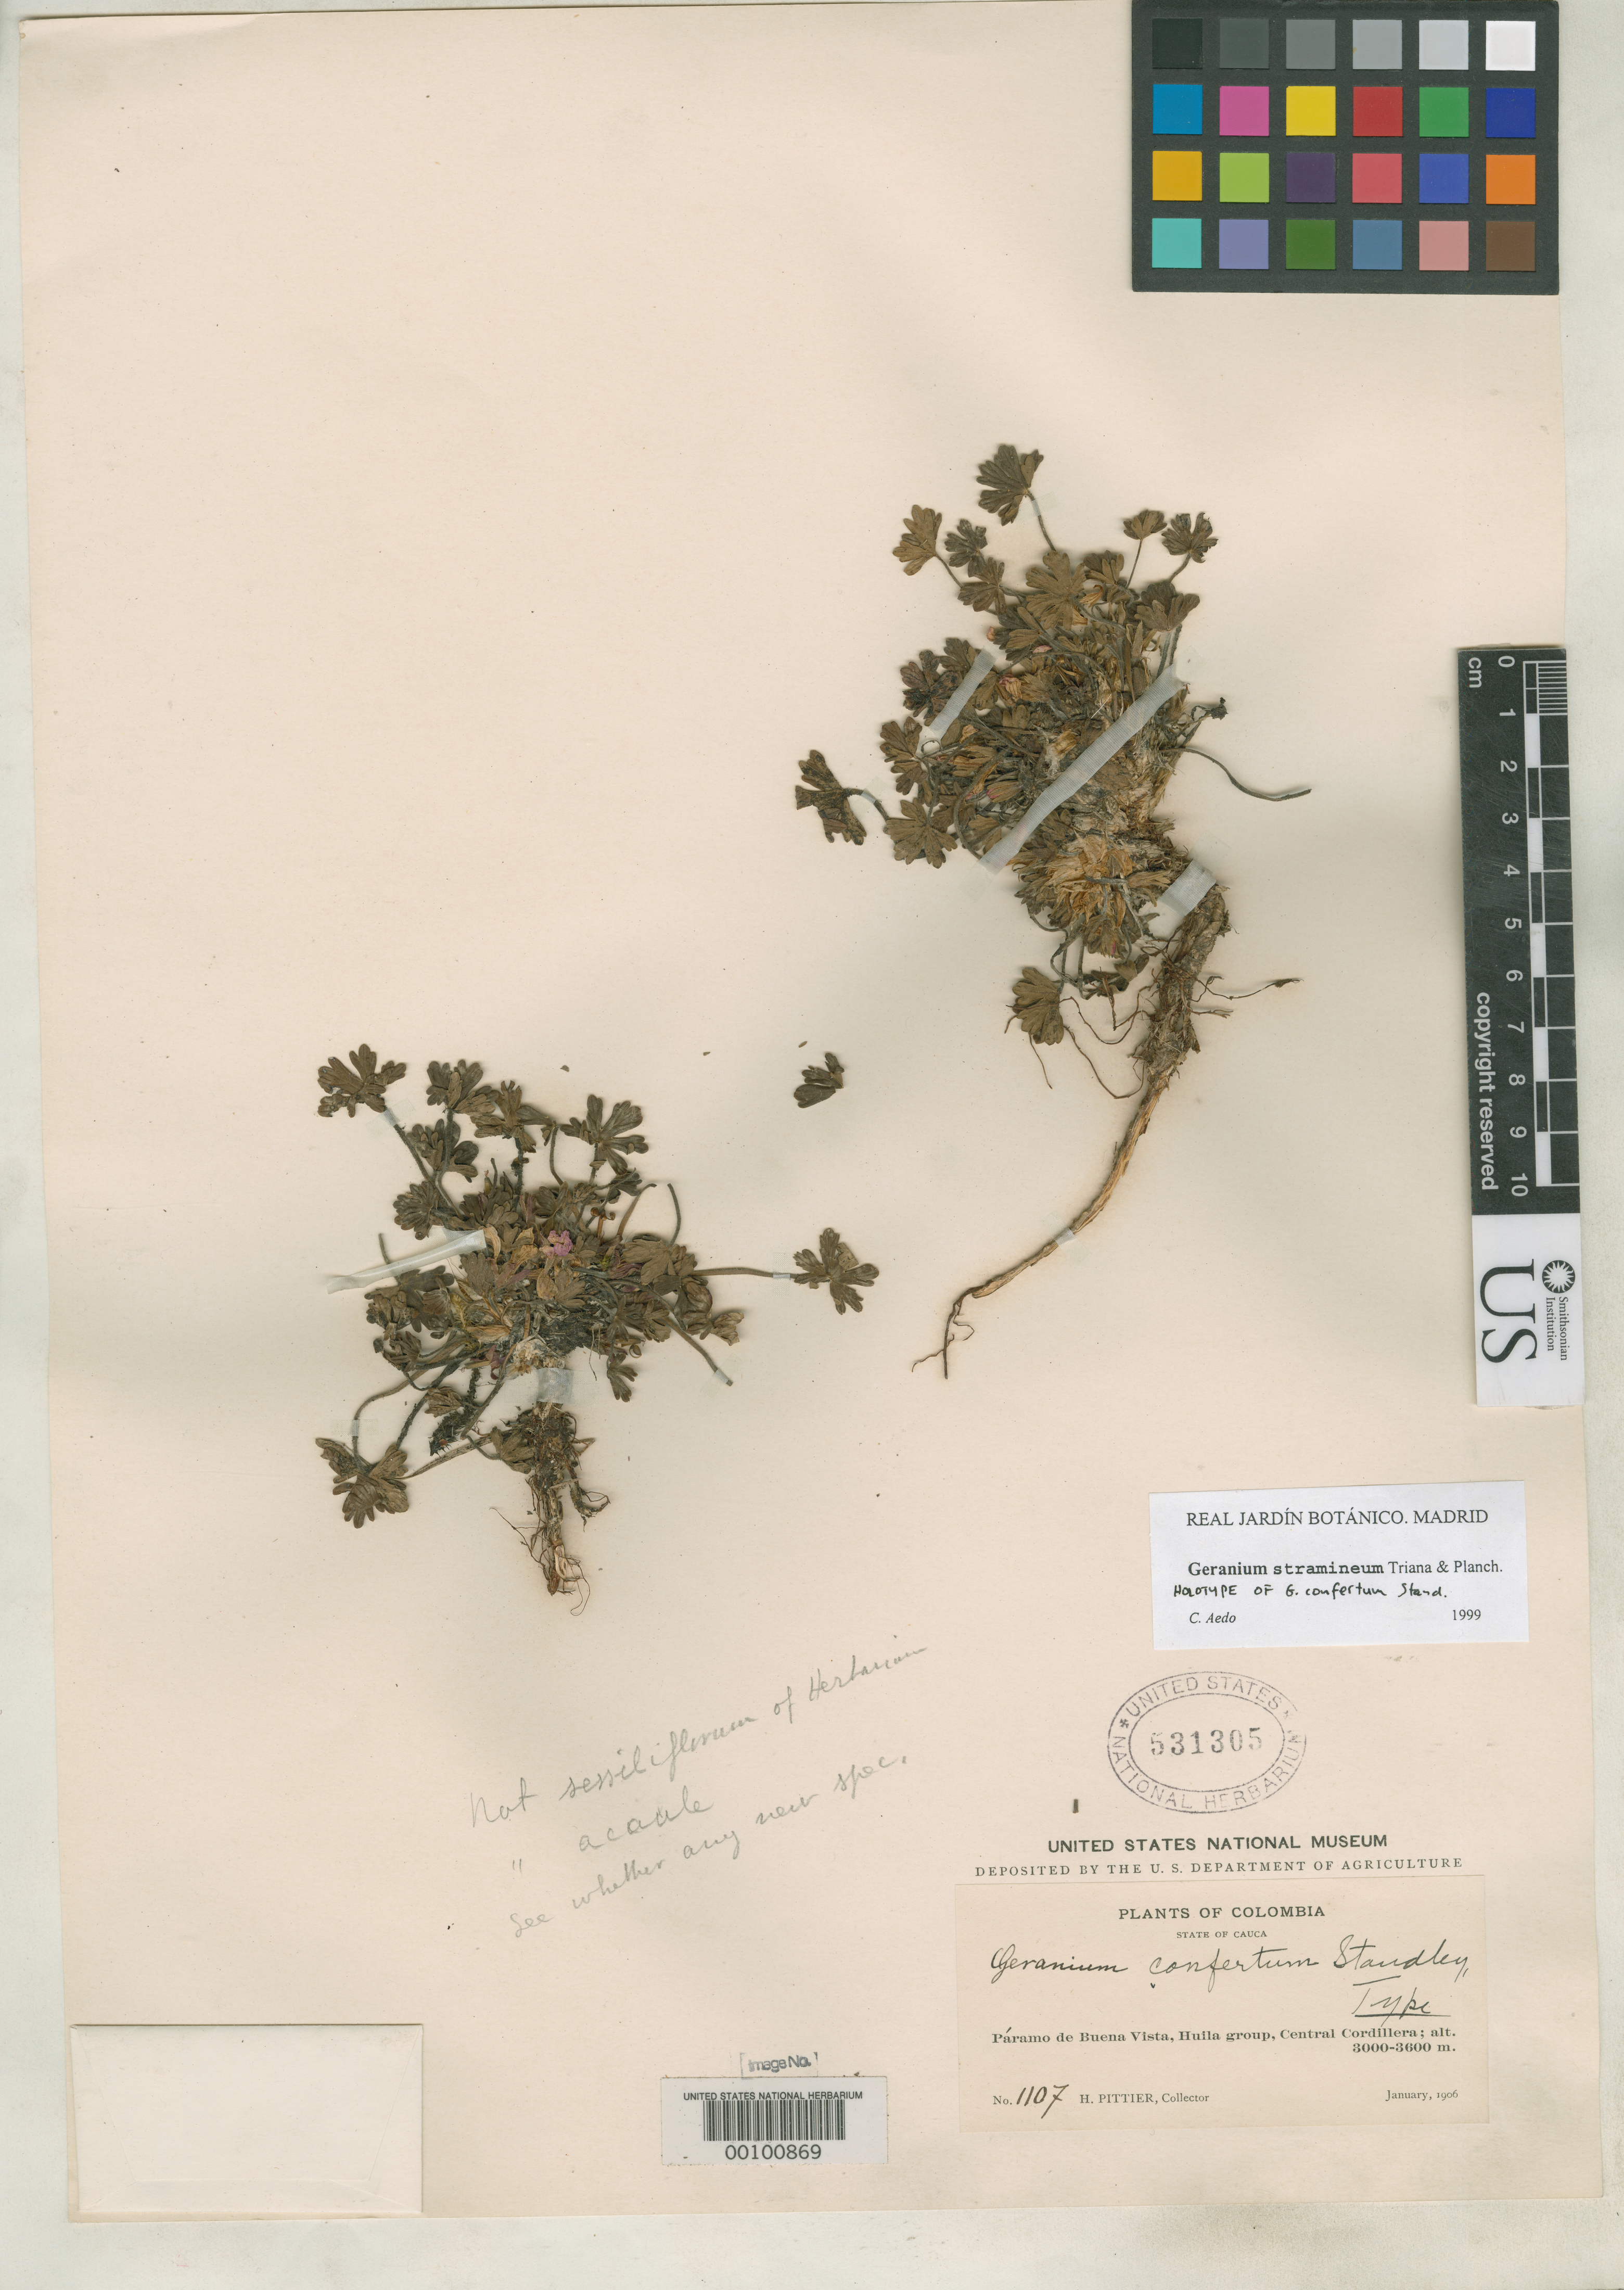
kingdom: Plantae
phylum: Tracheophyta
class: Magnoliopsida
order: Geraniales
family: Geraniaceae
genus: Geranium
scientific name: Geranium confertum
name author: Standl.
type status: Holotype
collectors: H. F. Pittier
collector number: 1107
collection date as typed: Jan 1906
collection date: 1906-01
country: Colombia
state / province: Cauca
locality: Paramo de Buena Vista, Huila Group, Central Cordillera.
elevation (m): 3000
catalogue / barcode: US 531305